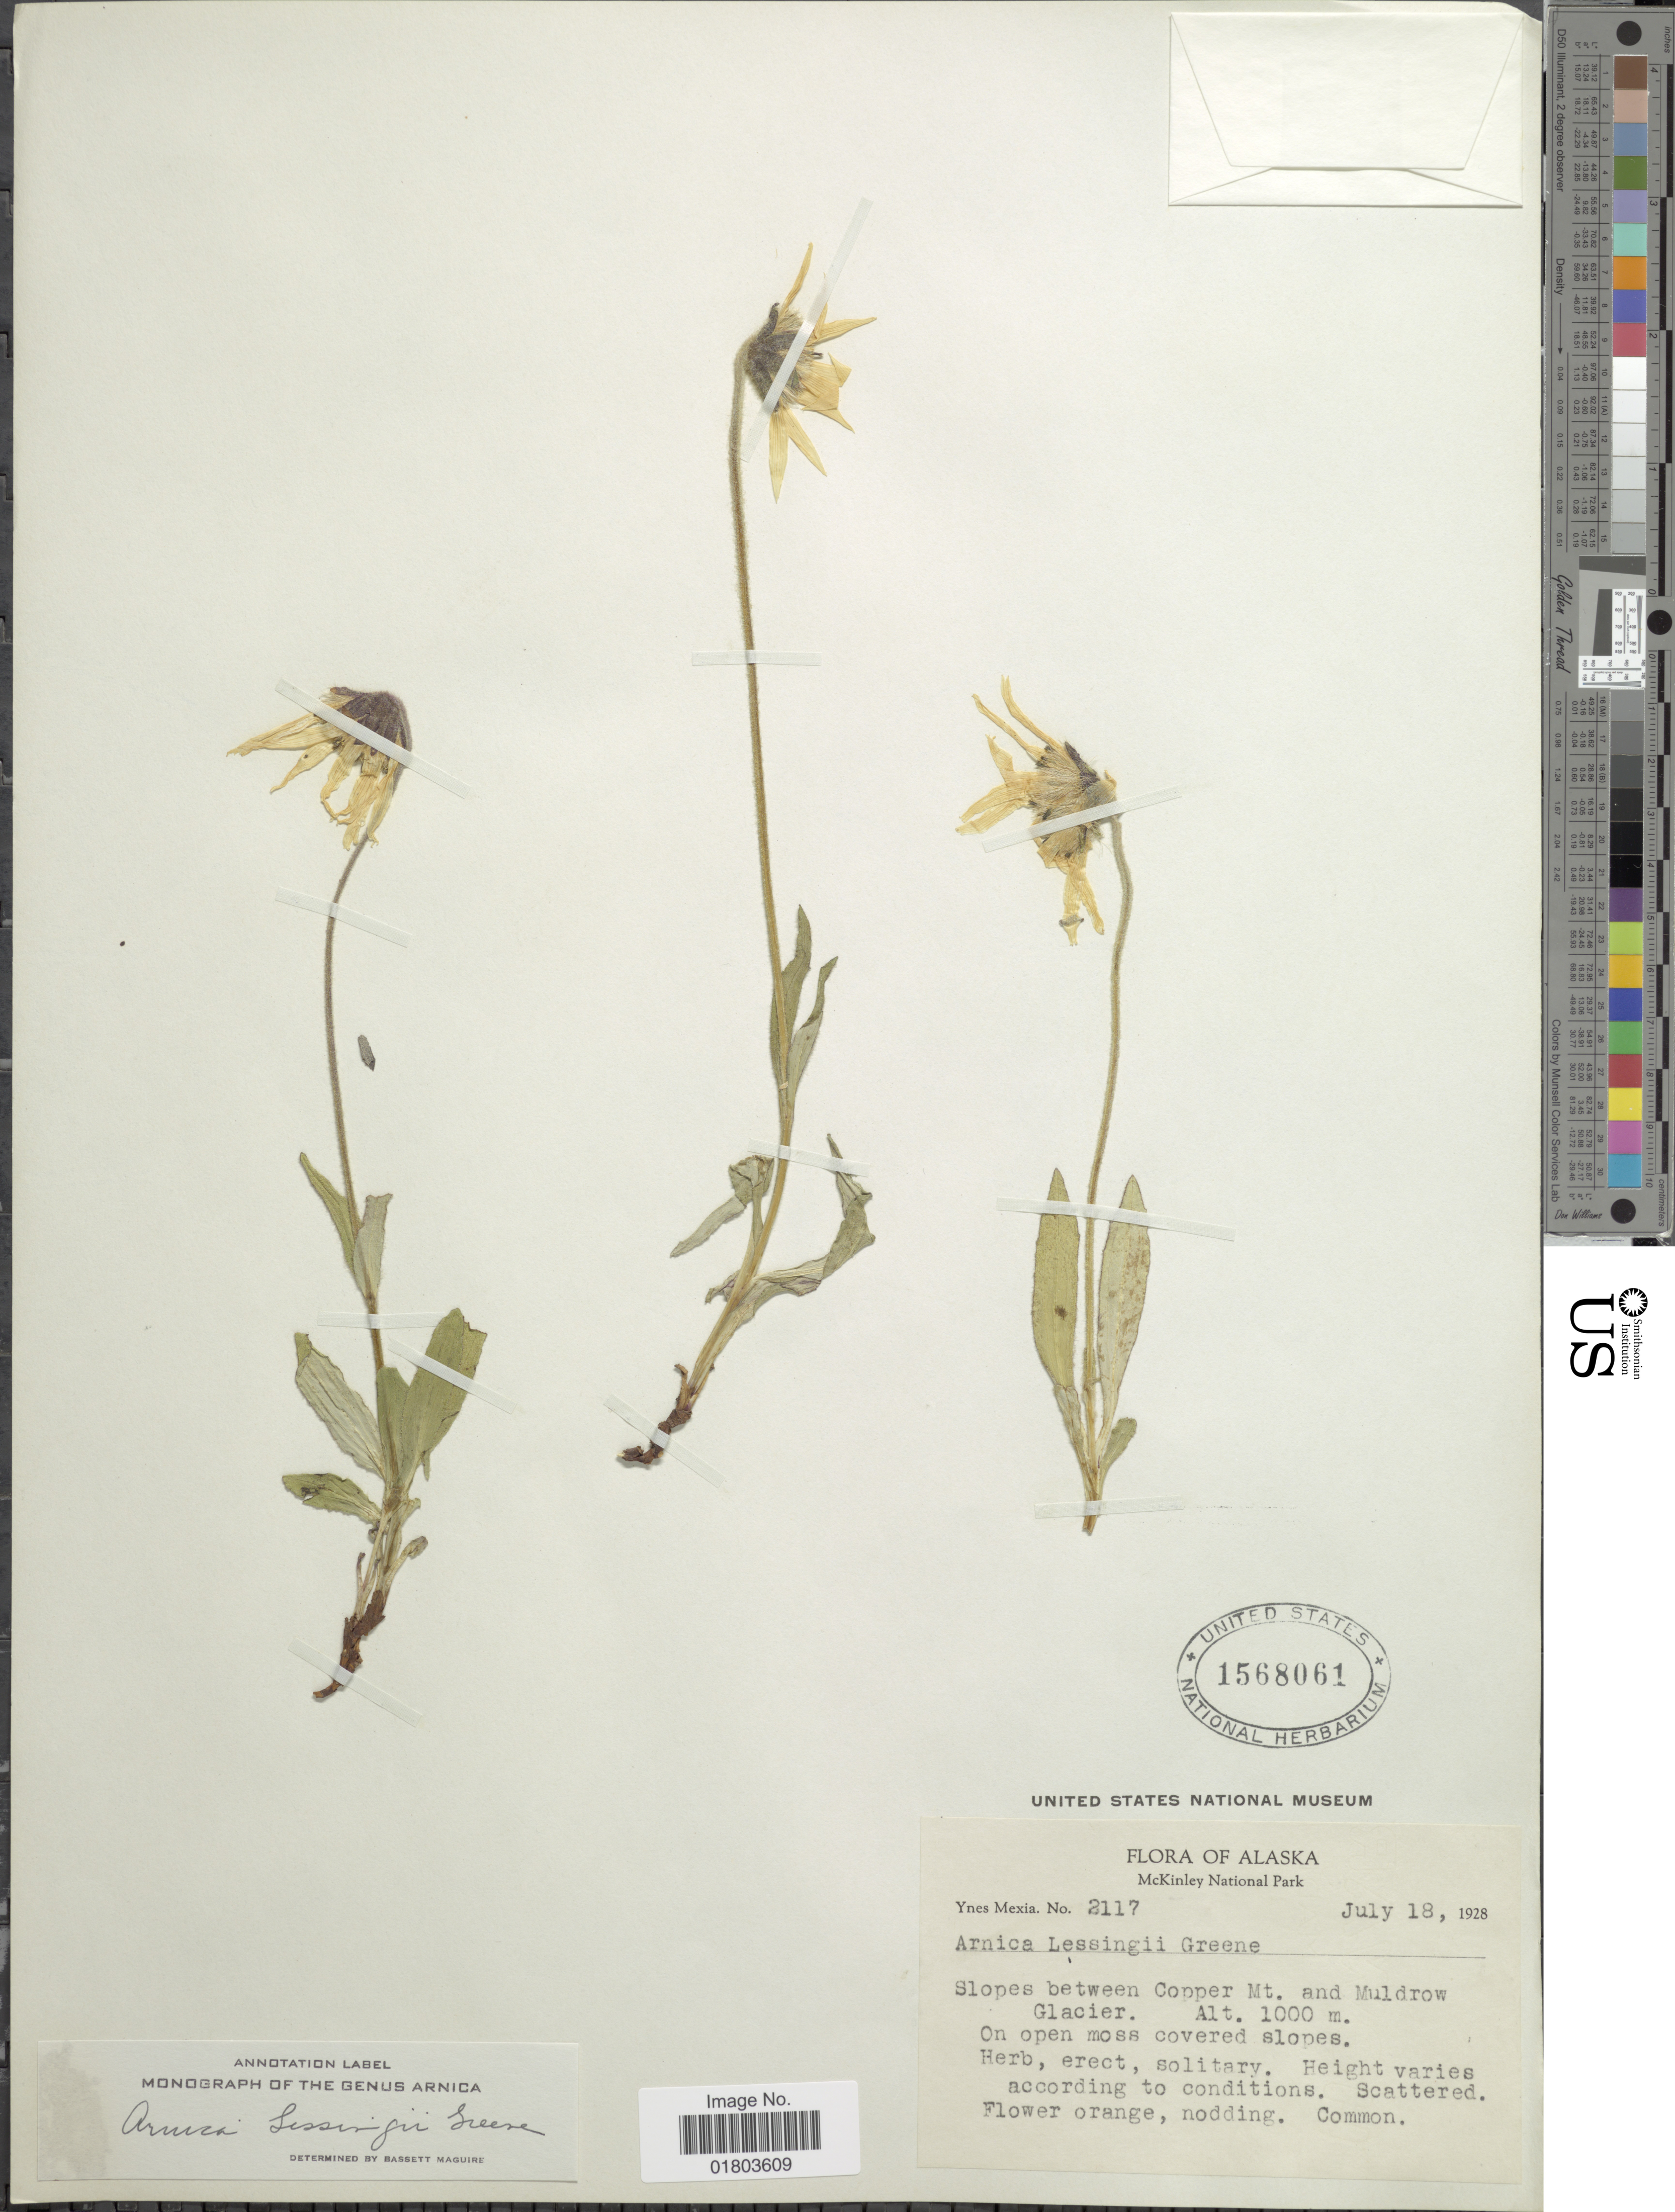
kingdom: Plantae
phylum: Tracheophyta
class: Magnoliopsida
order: Asterales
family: Asteraceae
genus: Arnica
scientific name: Arnica lessingii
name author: (Torr. & A. Gray) Greene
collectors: Y. Mexia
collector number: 2117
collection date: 1928-07-18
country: United States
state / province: Alaska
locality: McKinley, Slopes between Copper Mt. and Muldrow Glacier, On open moss covered slopes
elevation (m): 1000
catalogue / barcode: US 1568061